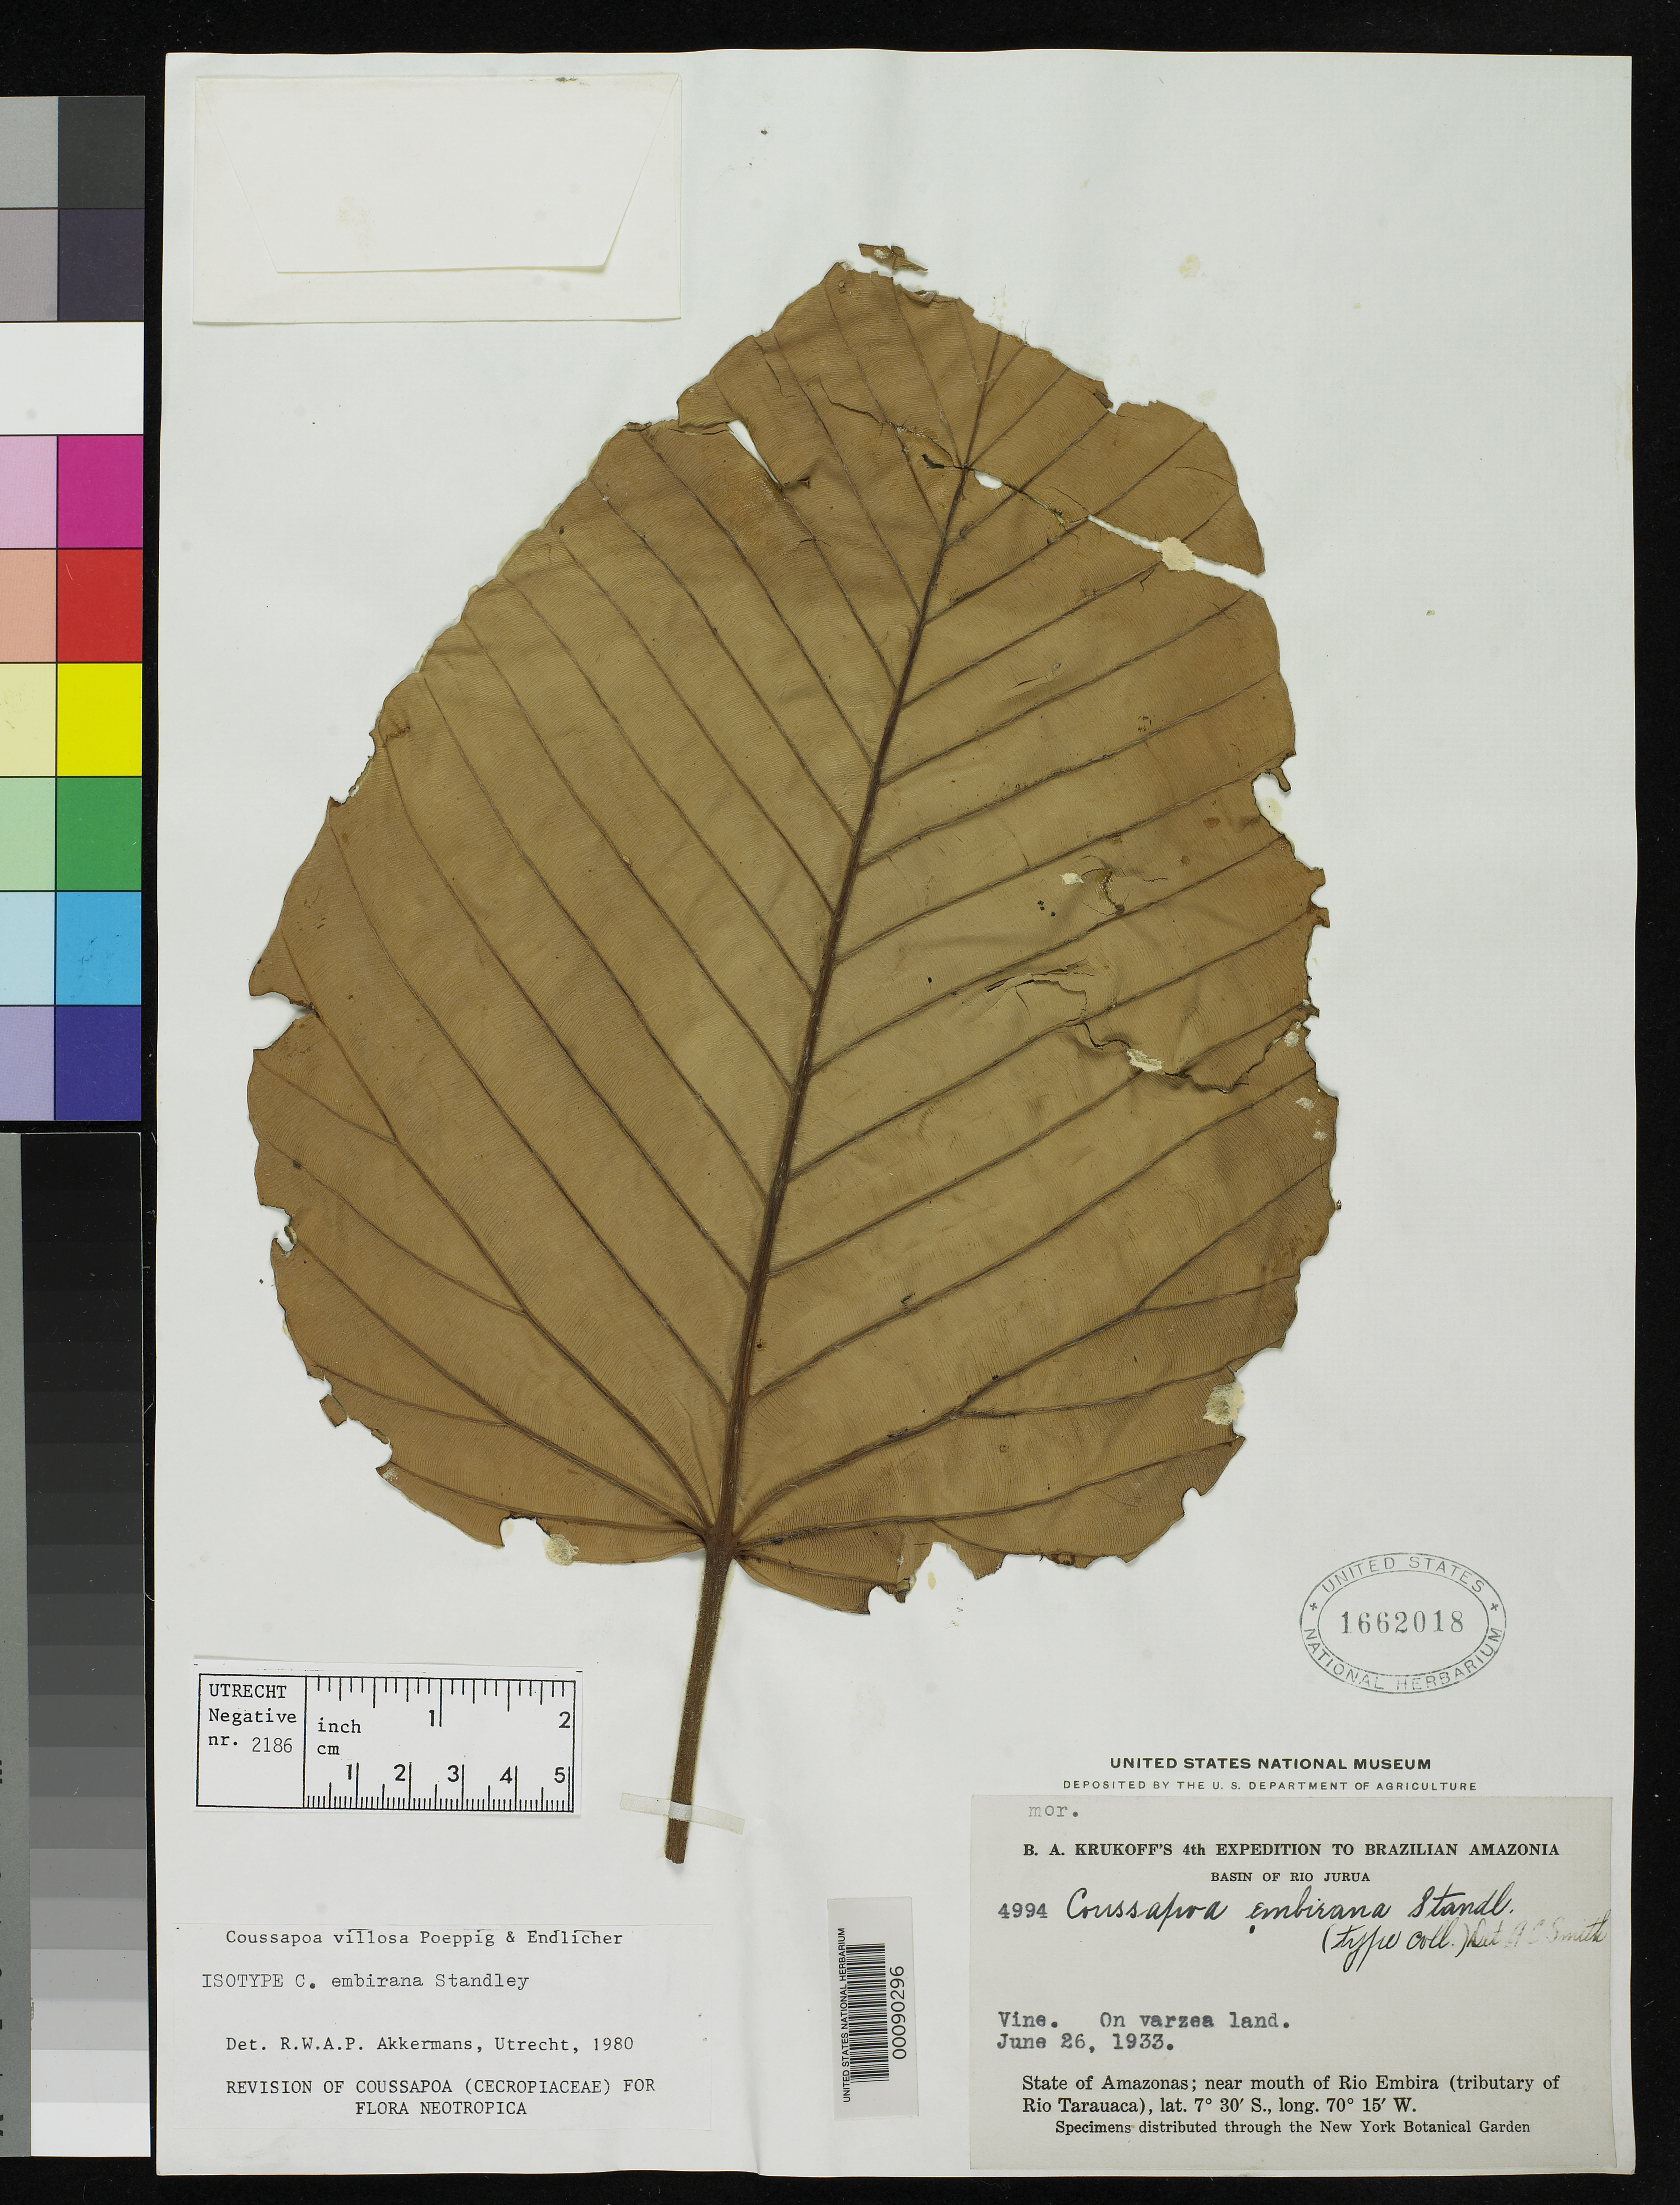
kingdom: Plantae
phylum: Tracheophyta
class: Magnoliopsida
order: Rosales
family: Urticaceae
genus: Coussapoa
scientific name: Coussapoa embirana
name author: Standl.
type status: Isotype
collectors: B. A. Krukoff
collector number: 4994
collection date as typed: Jun 1933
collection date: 1933-06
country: Brazil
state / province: Amazonas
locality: Near mouth of Rio Embira.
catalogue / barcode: US 1662018